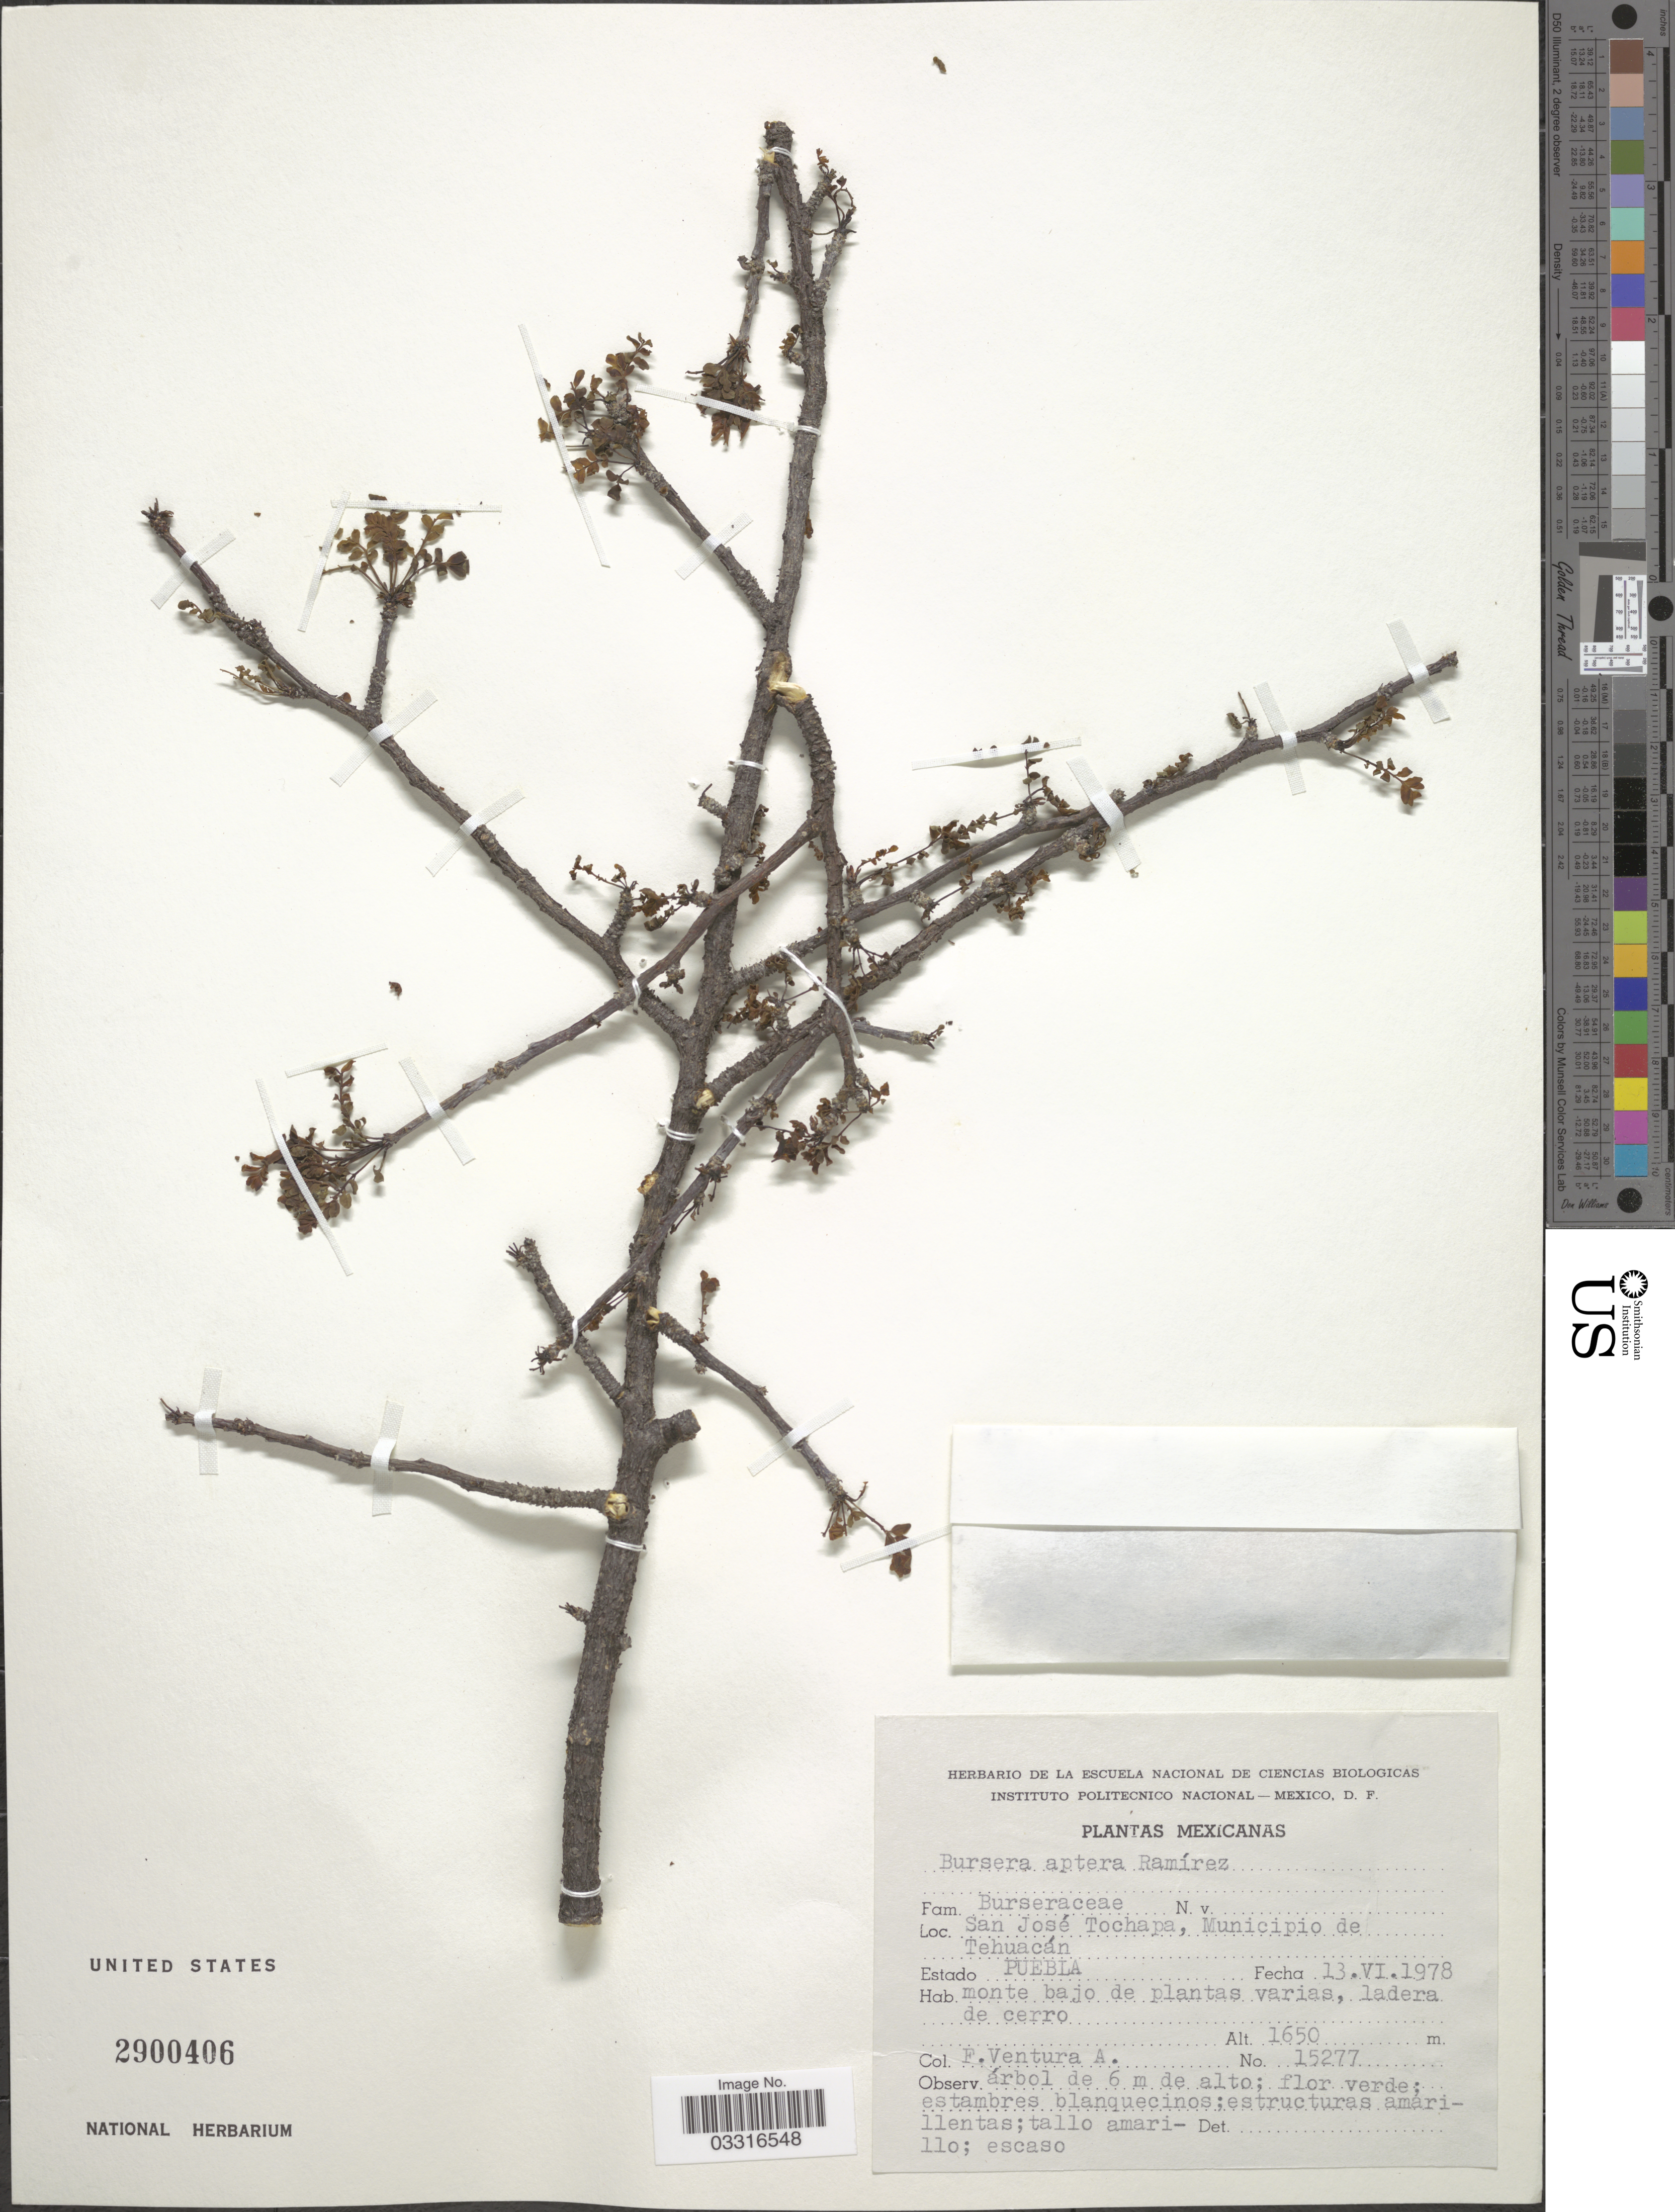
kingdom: Plantae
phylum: Tracheophyta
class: Magnoliopsida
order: Sapindales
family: Burseraceae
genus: Bursera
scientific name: Bursera aptera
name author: Ramírez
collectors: F. Ventura A.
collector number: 15277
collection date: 1978-06-13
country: Mexico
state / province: Puebla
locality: San José Tochapa, Municipio de Tehuacán.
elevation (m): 1650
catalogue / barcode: US 2900406